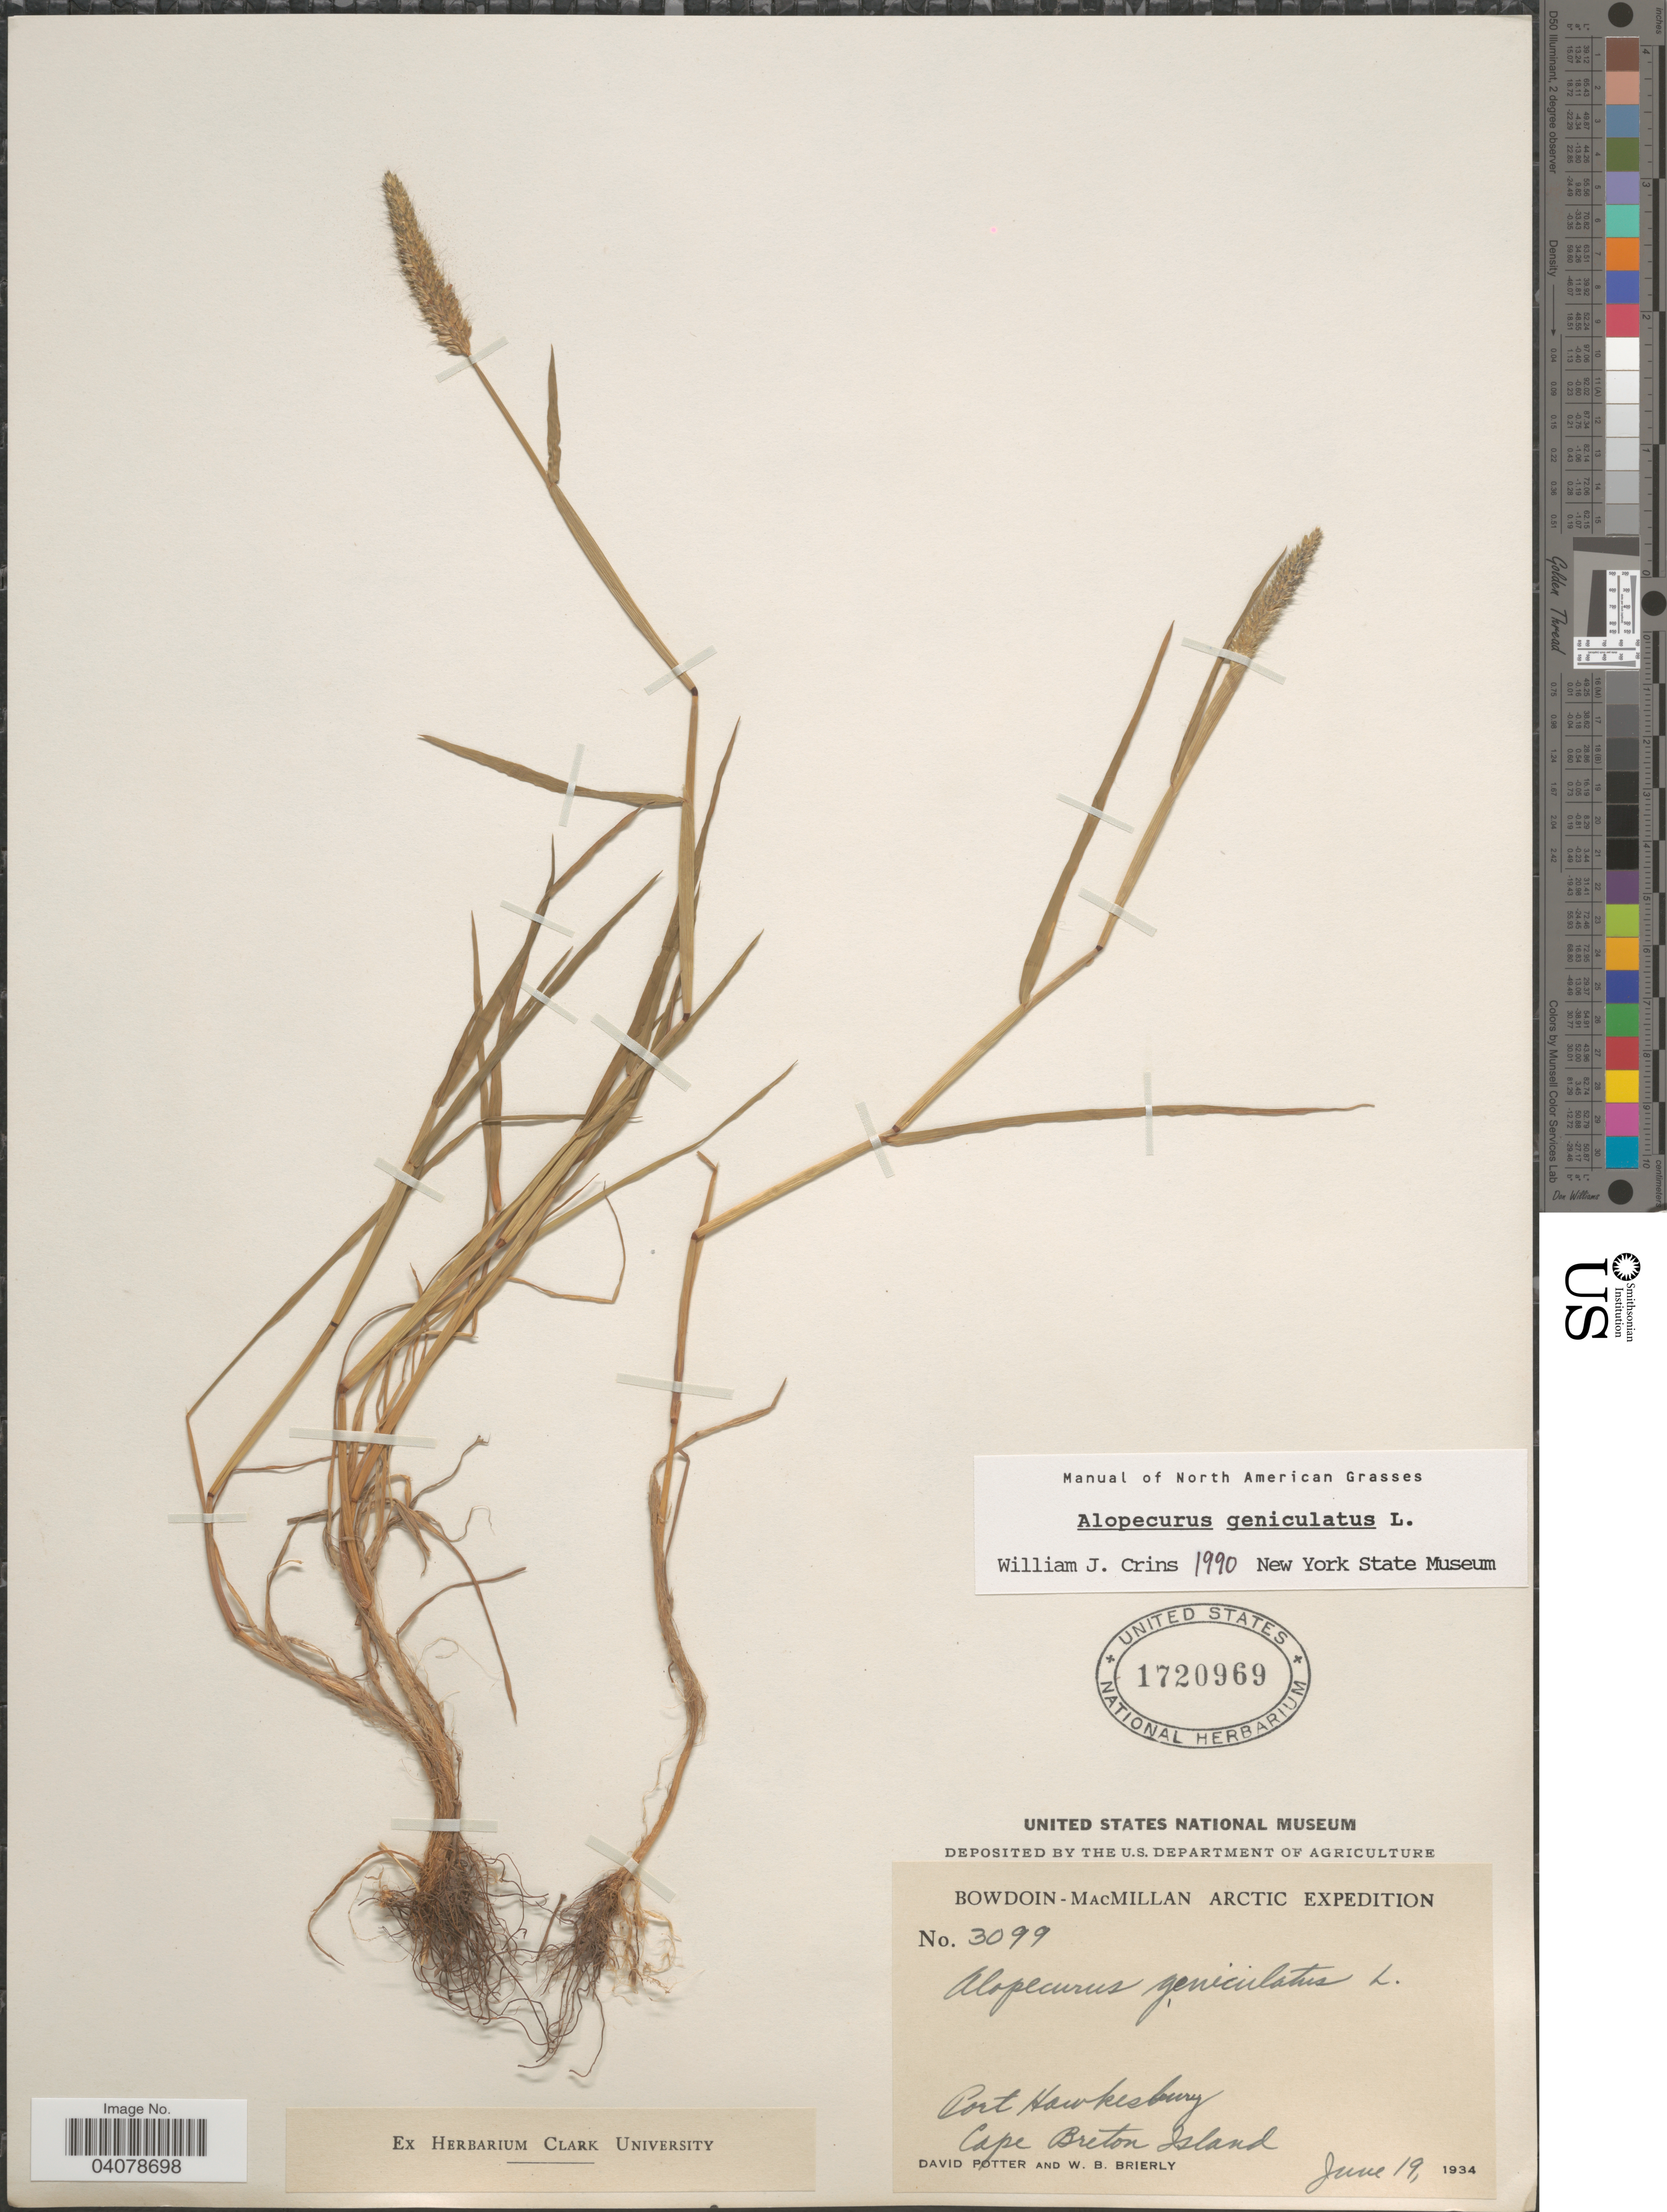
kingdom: Plantae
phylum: Tracheophyta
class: Liliopsida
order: Poales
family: Poaceae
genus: Alopecurus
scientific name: Alopecurus geniculatus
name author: L.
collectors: D. Potter & W. Brierly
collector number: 3099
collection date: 1934-06-19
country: Canada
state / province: Newfoundland and Labrador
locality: Bowdoin-MacMillan Arctic Expedition. Port Hawkesbury. Cape Breton Island.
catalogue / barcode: US 1720969